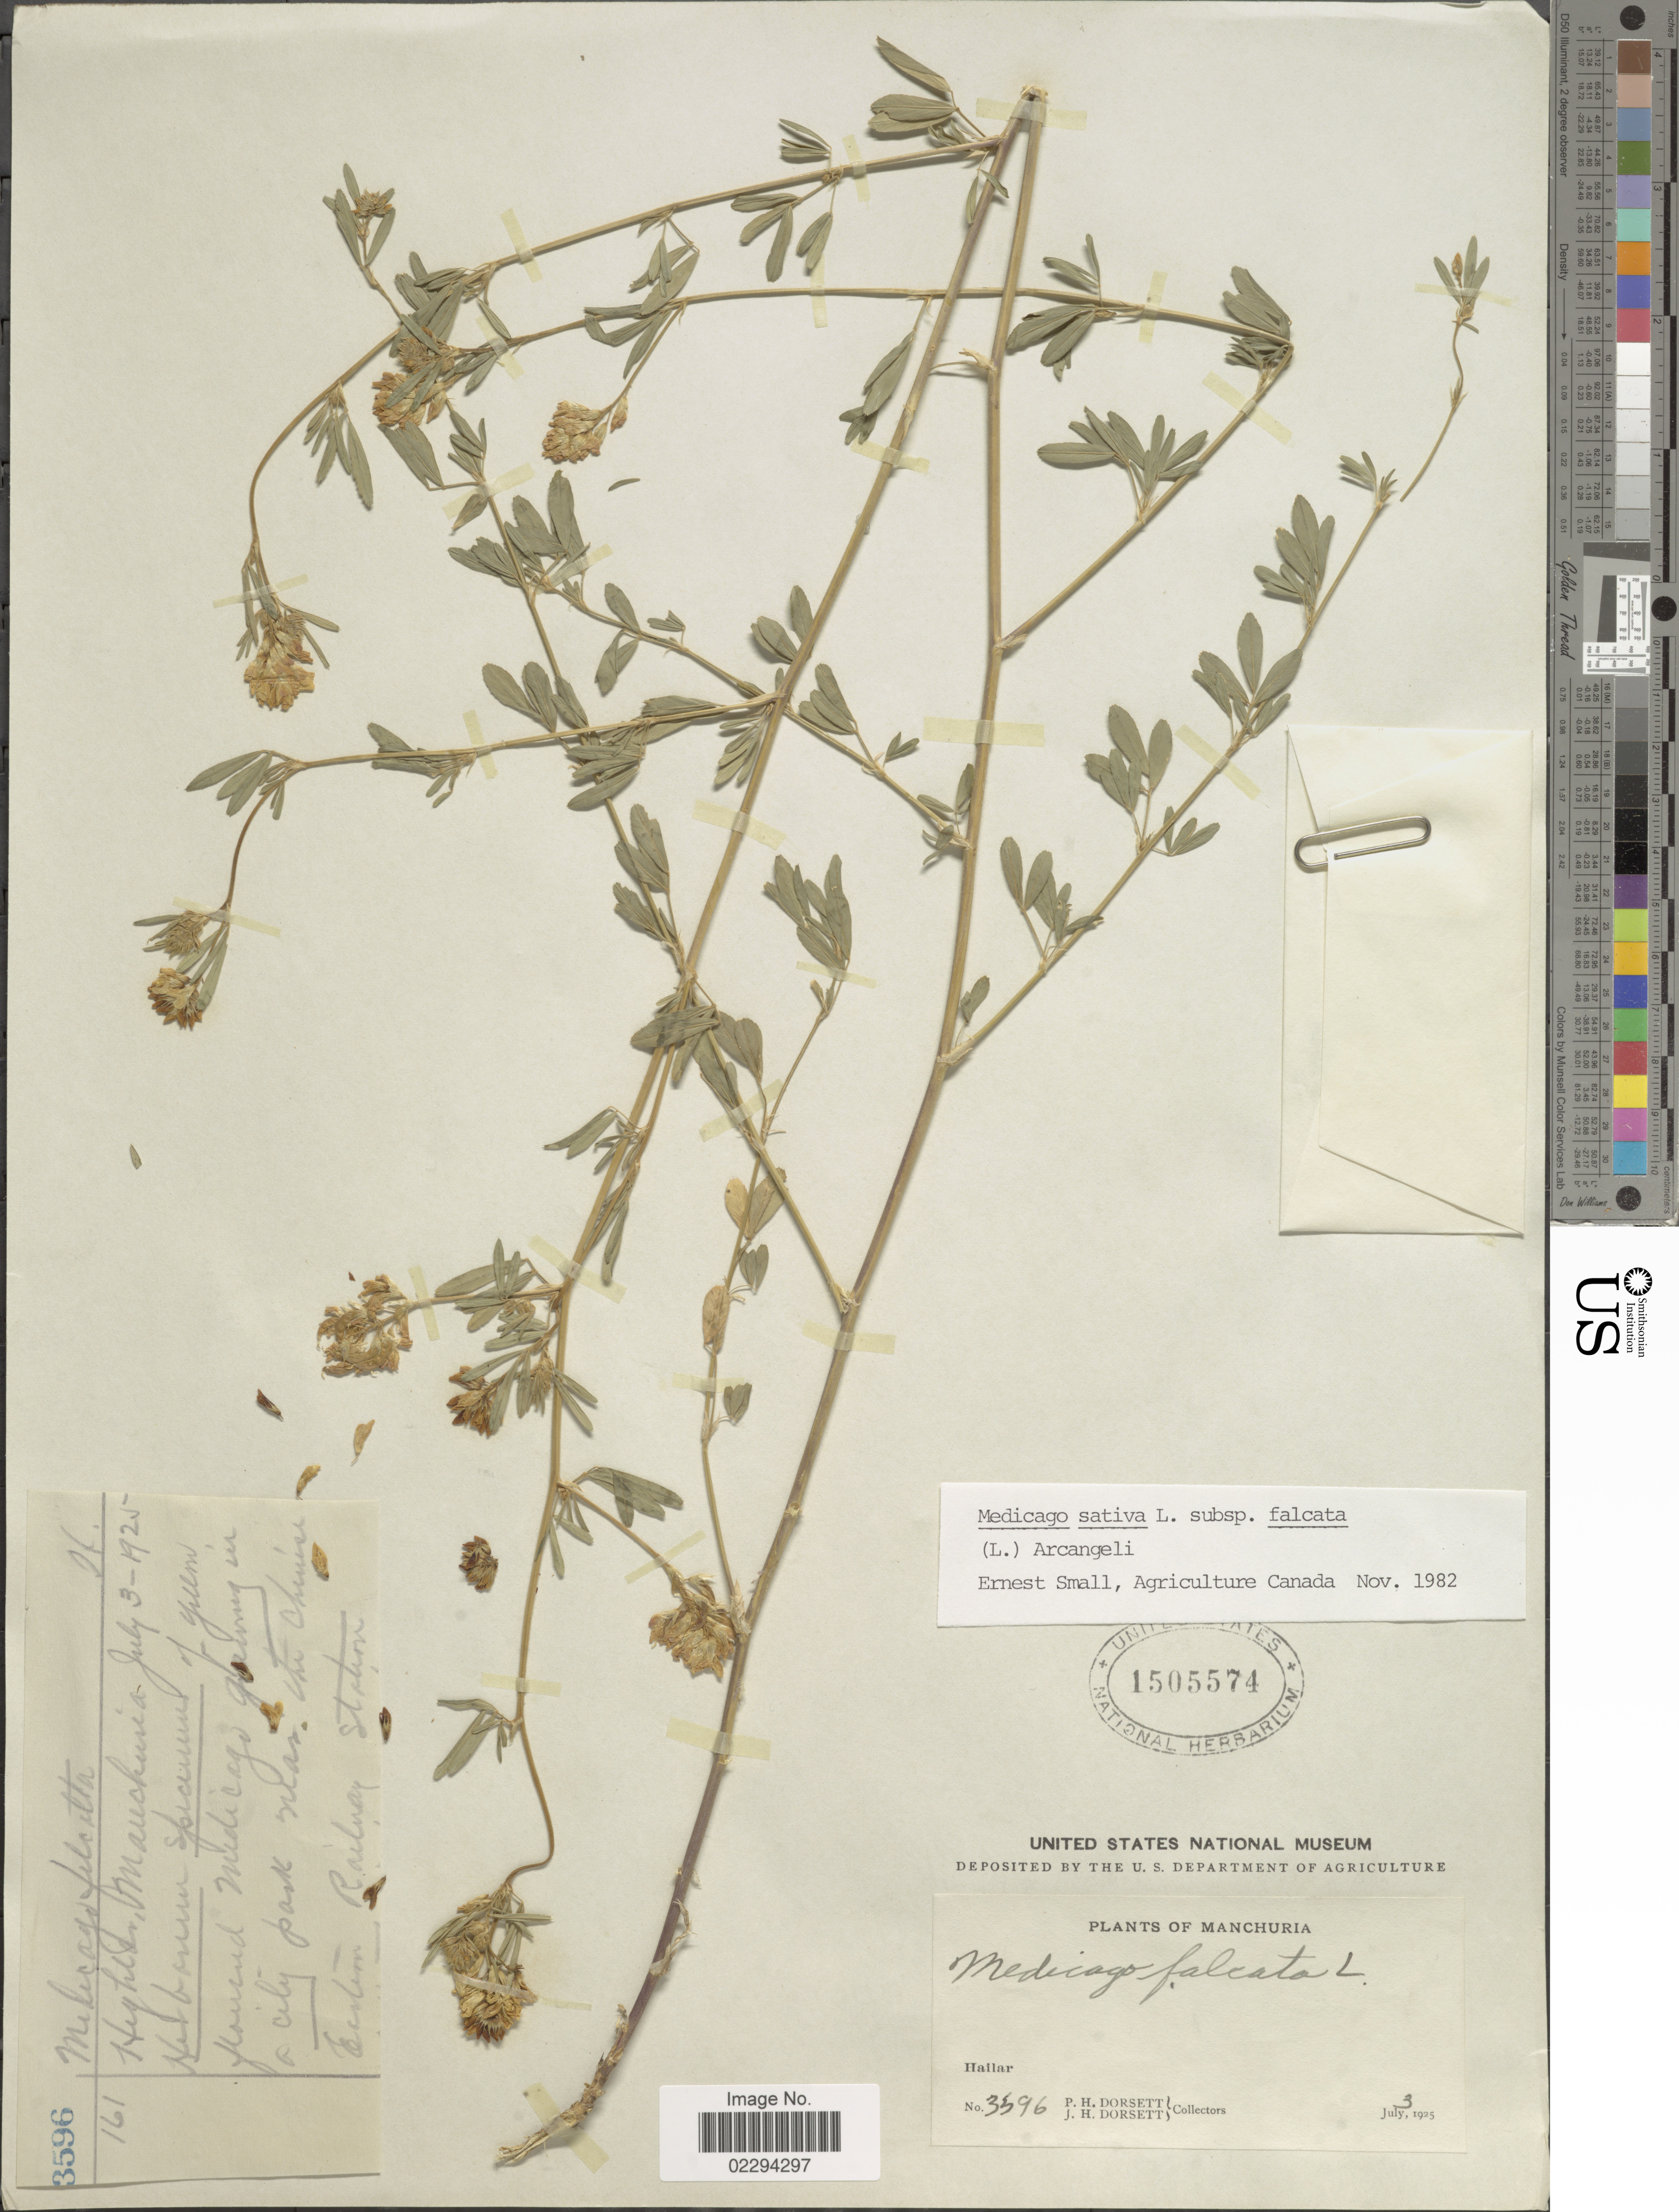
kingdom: Plantae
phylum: Tracheophyta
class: Magnoliopsida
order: Fabales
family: Fabaceae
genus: Medicago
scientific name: Medicago sativa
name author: L.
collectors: P. H. Dorsett & J. Dorsett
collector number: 3596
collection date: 1925-07-03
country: China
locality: Manchuria, Hailar.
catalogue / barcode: US 1505574